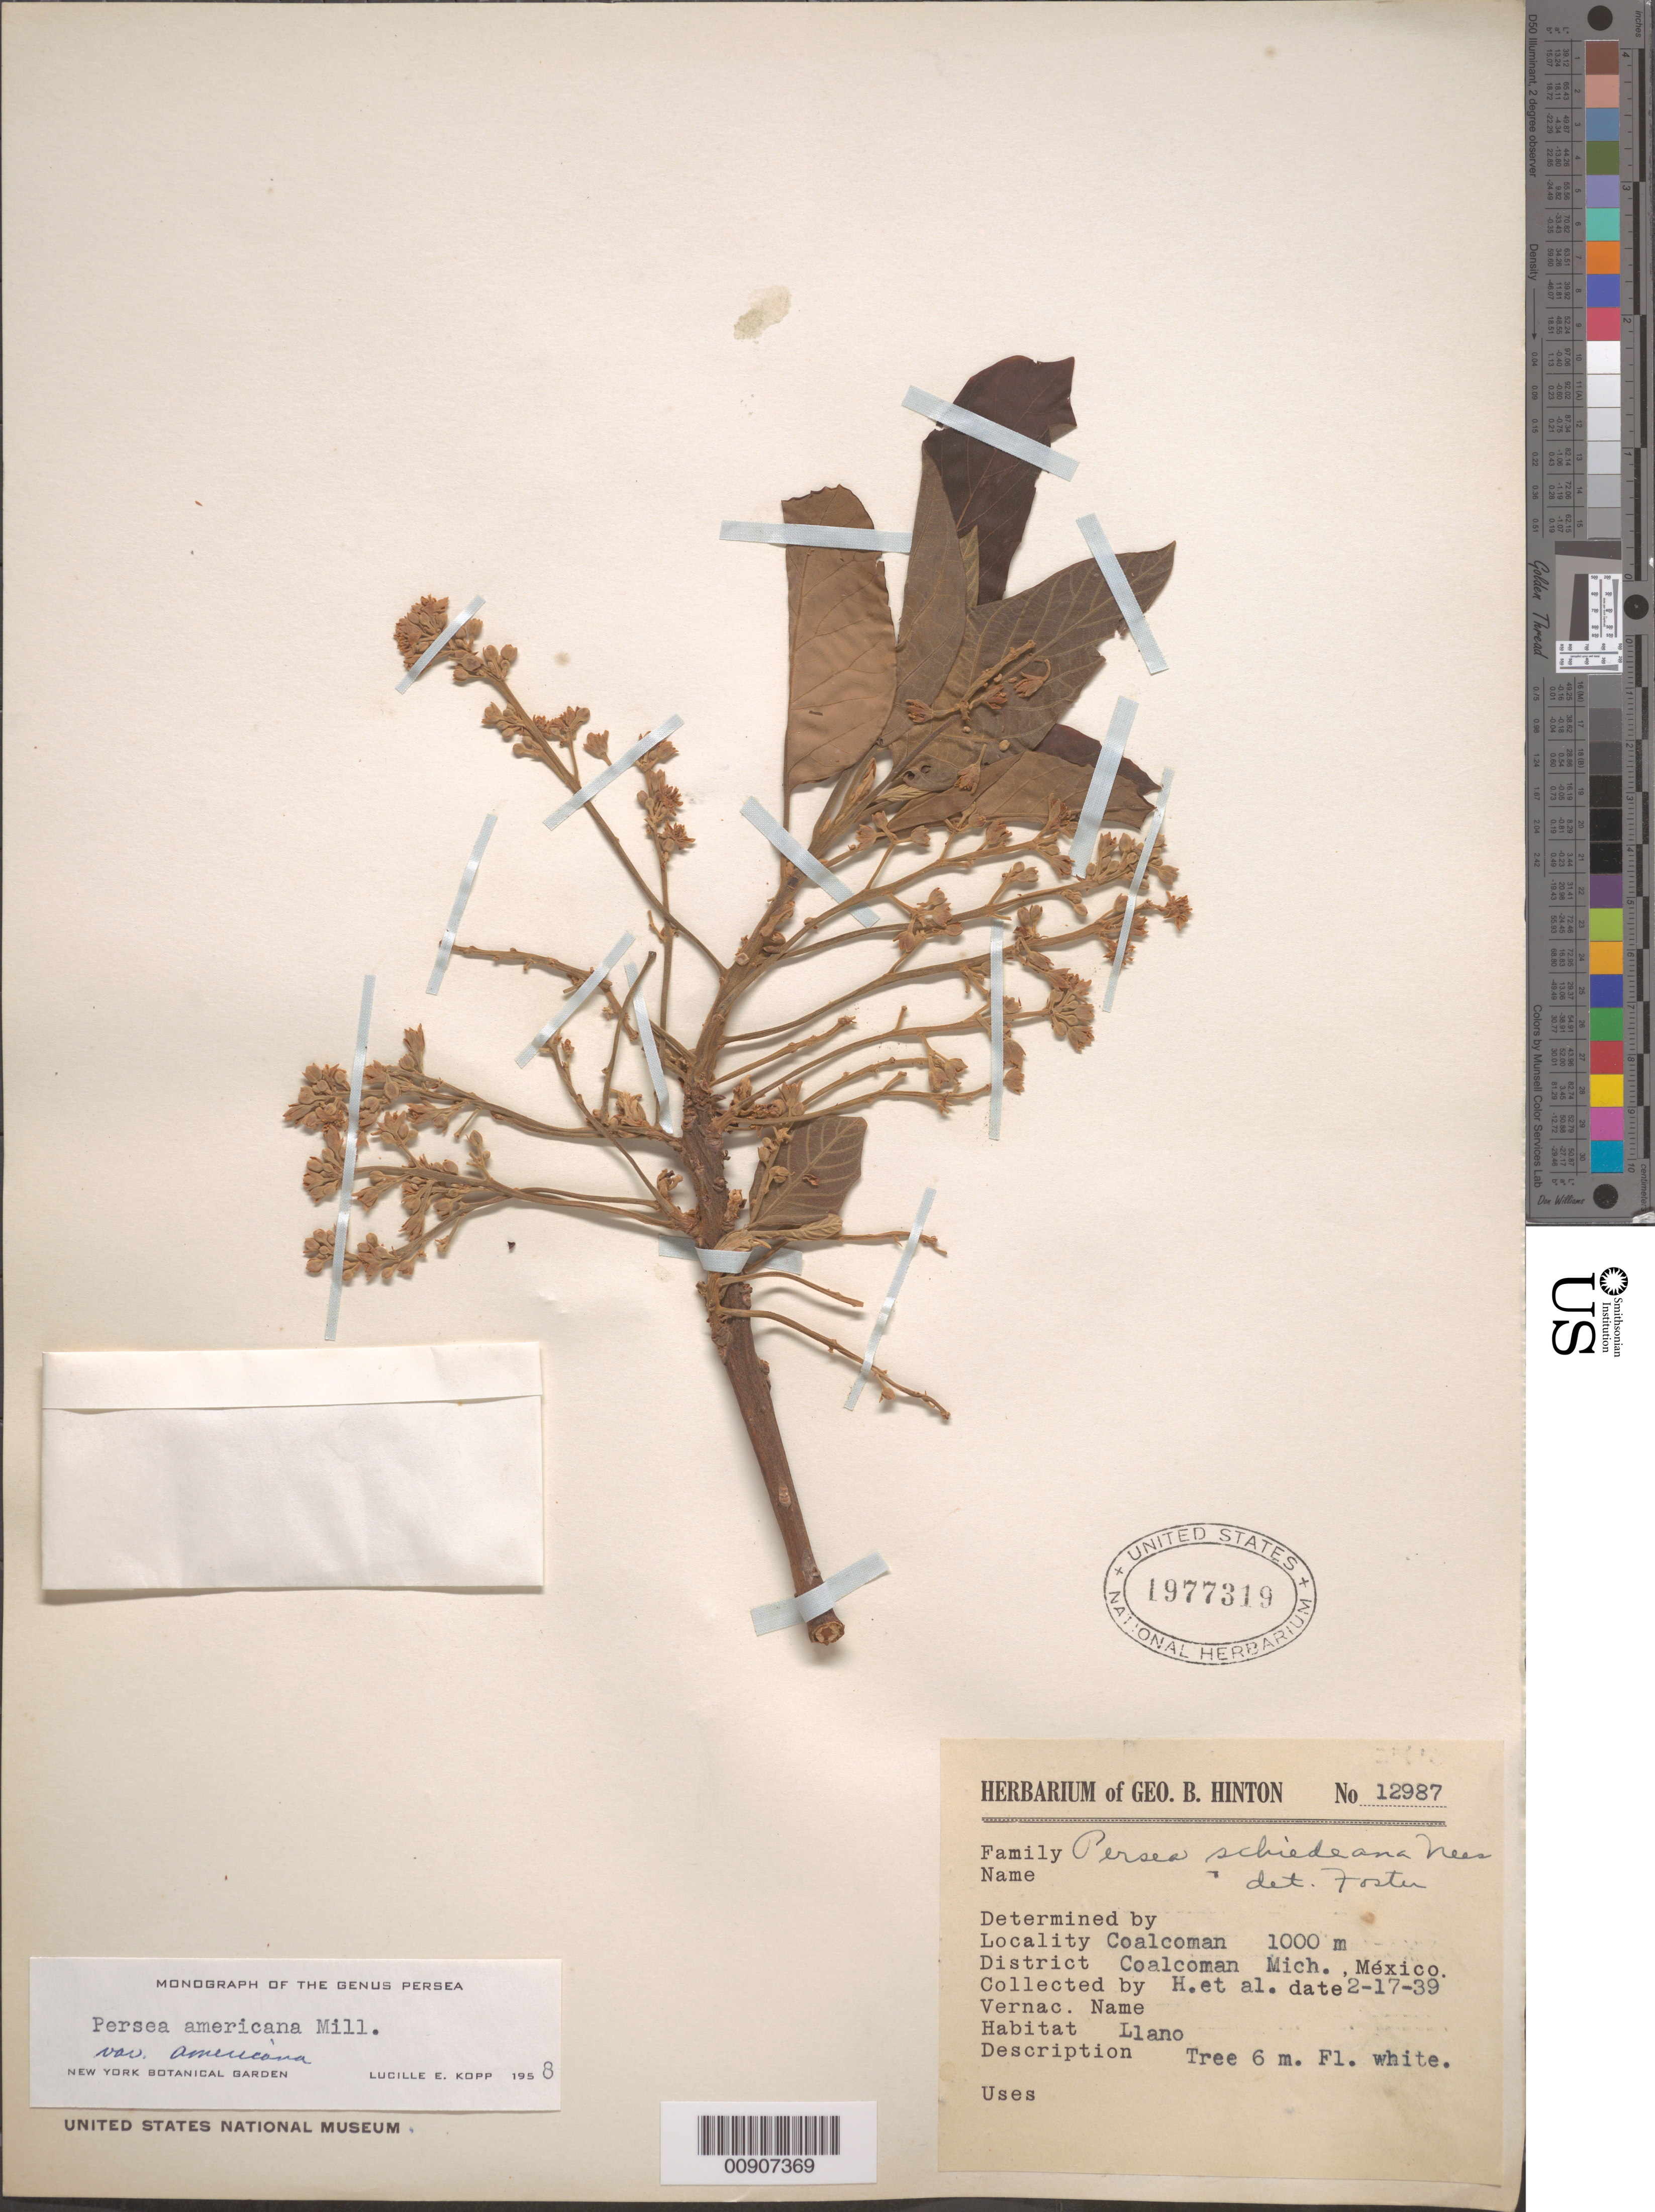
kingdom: Plantae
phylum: Tracheophyta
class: Magnoliopsida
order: Laurales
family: Lauraceae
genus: Persea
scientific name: Persea americana var. americana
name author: Mill.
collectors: G. B. Hinton & et al.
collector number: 12987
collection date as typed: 17 Feb 1939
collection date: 1939-02-17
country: Mexico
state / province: Michoacán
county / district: Coalcomán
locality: Coalcomán, District Coalcomán, Michoacán.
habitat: Llano.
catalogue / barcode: US 1977319